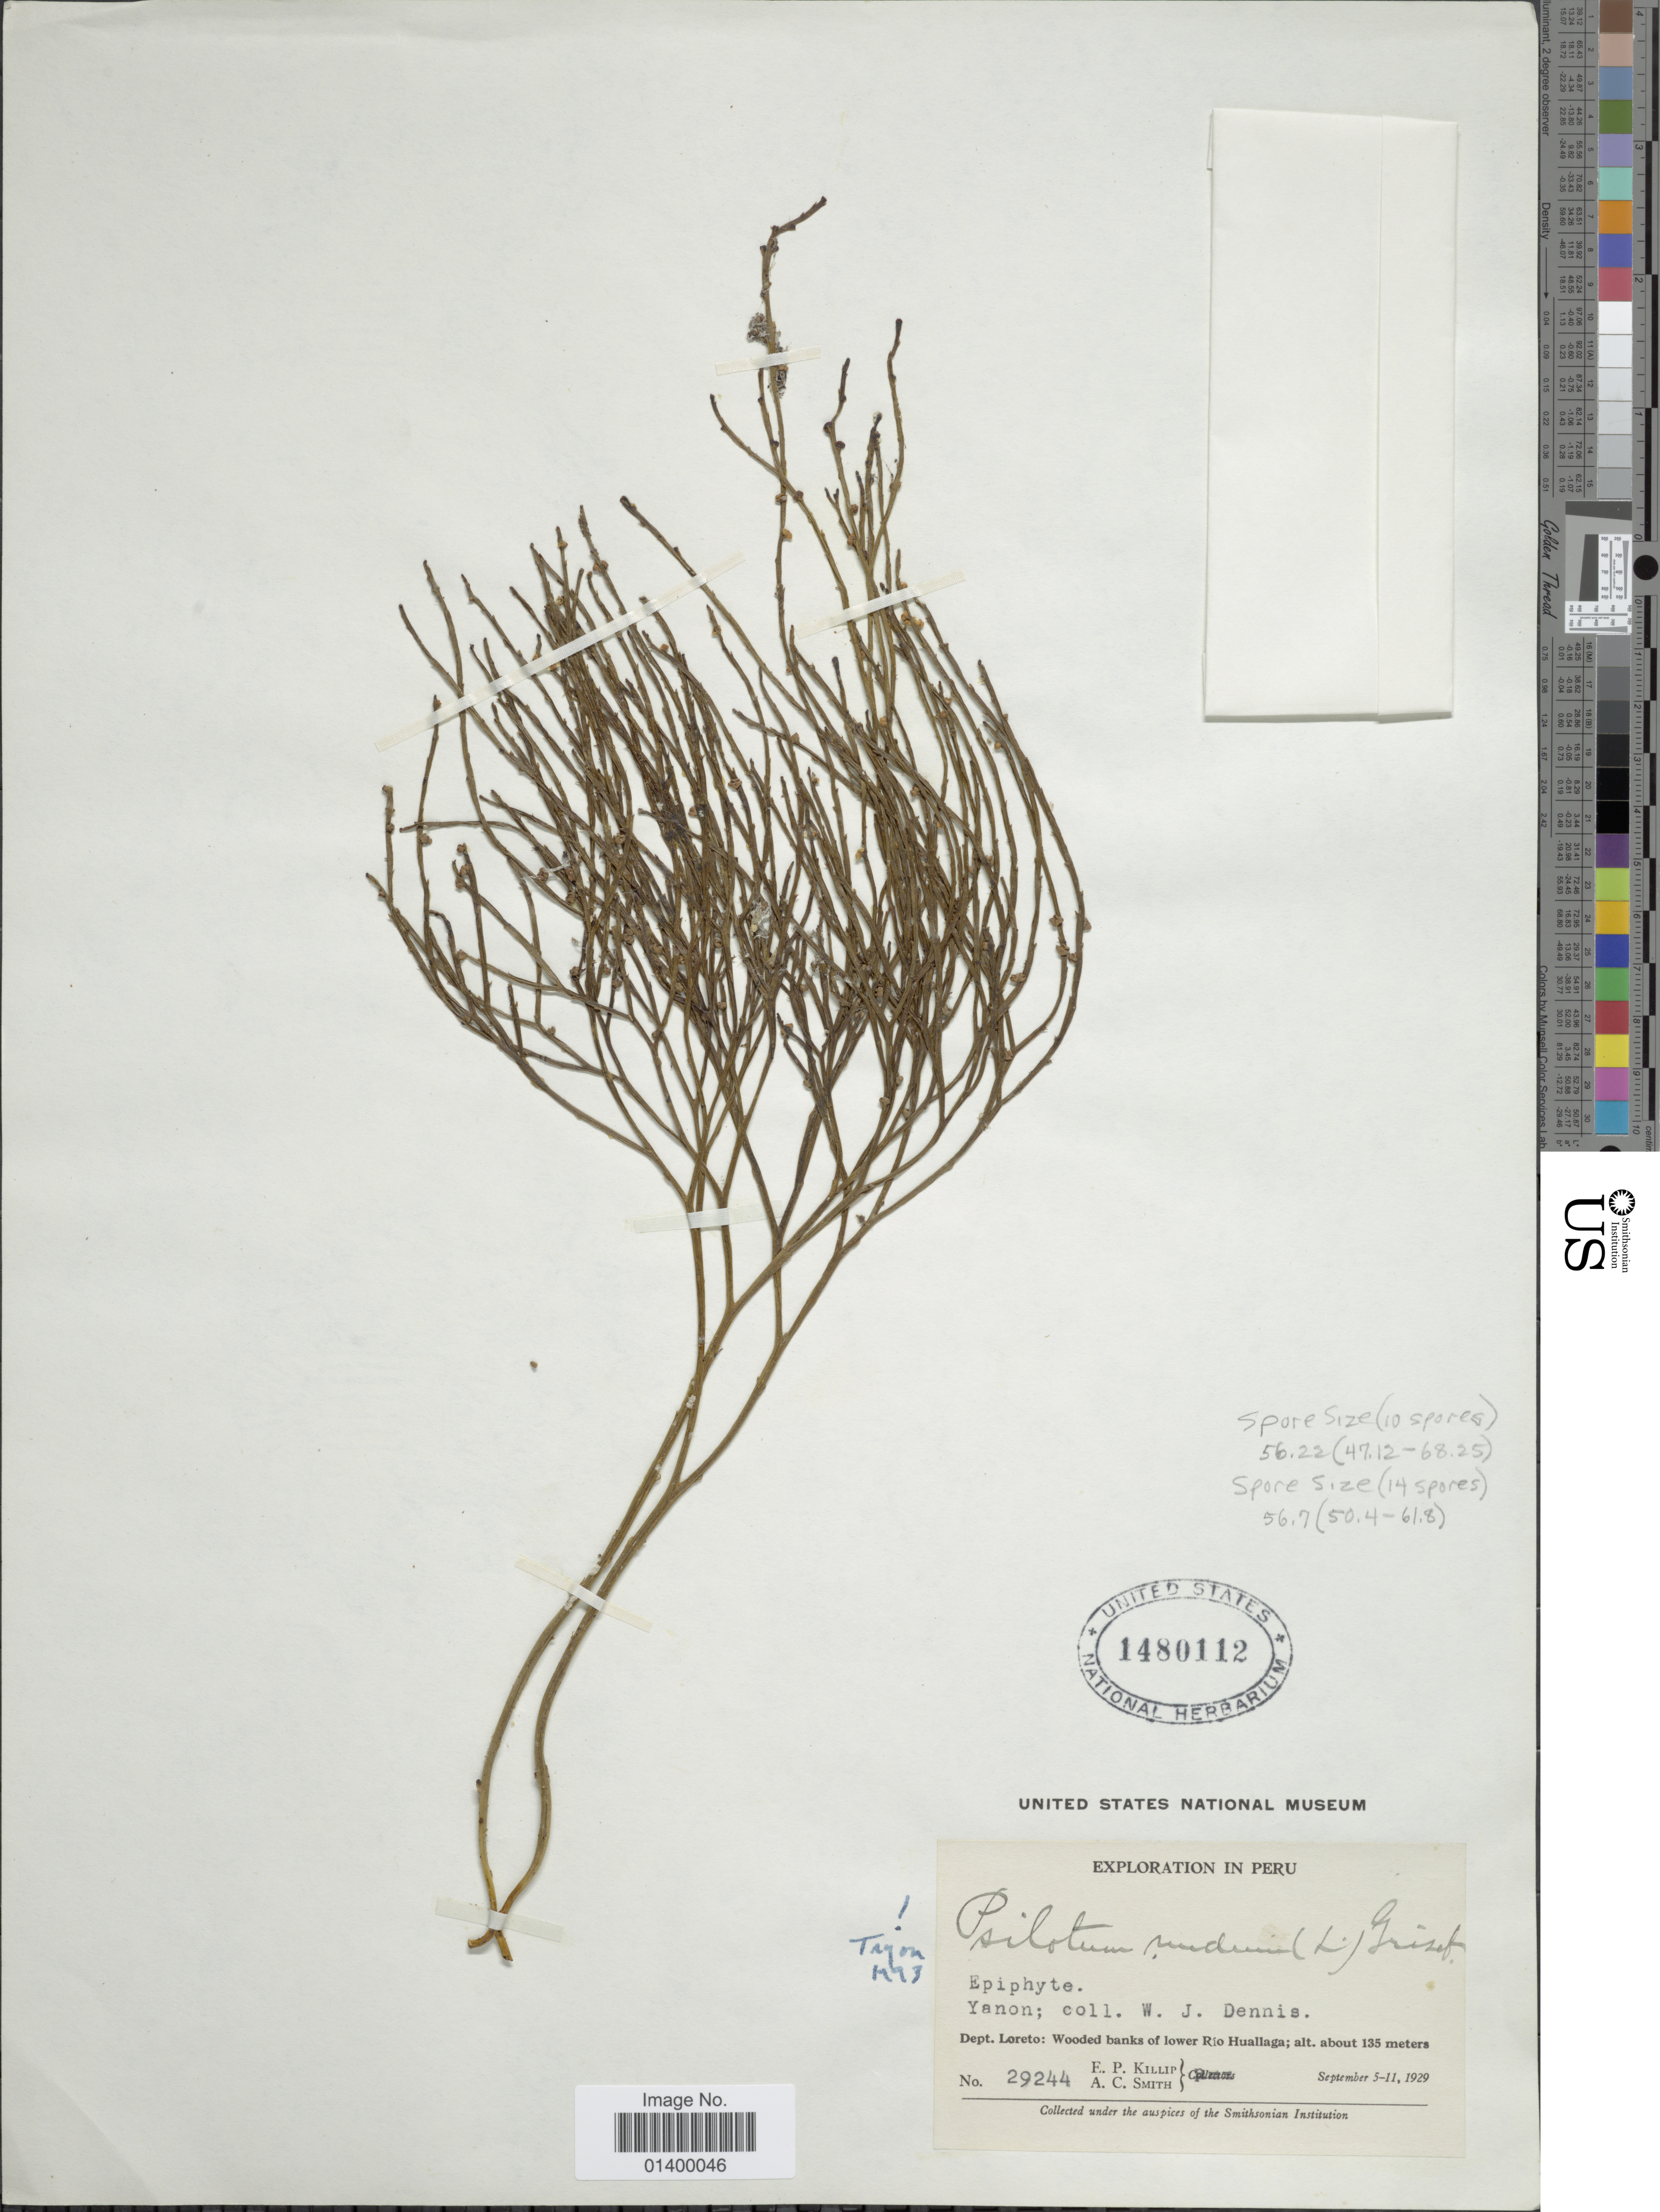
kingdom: Plantae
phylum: Tracheophyta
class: Polypodiopsida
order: Psilotales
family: Psilotaceae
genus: Psilotum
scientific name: Psilotum nudum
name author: (L.) P. Beauv.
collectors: E. P. Killip & A. C. Smith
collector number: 29244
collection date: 1929-09-05/1929-09-11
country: Peru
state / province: Loreto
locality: Wooded banks of lower Río Huallaga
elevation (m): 135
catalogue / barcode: US 1480112